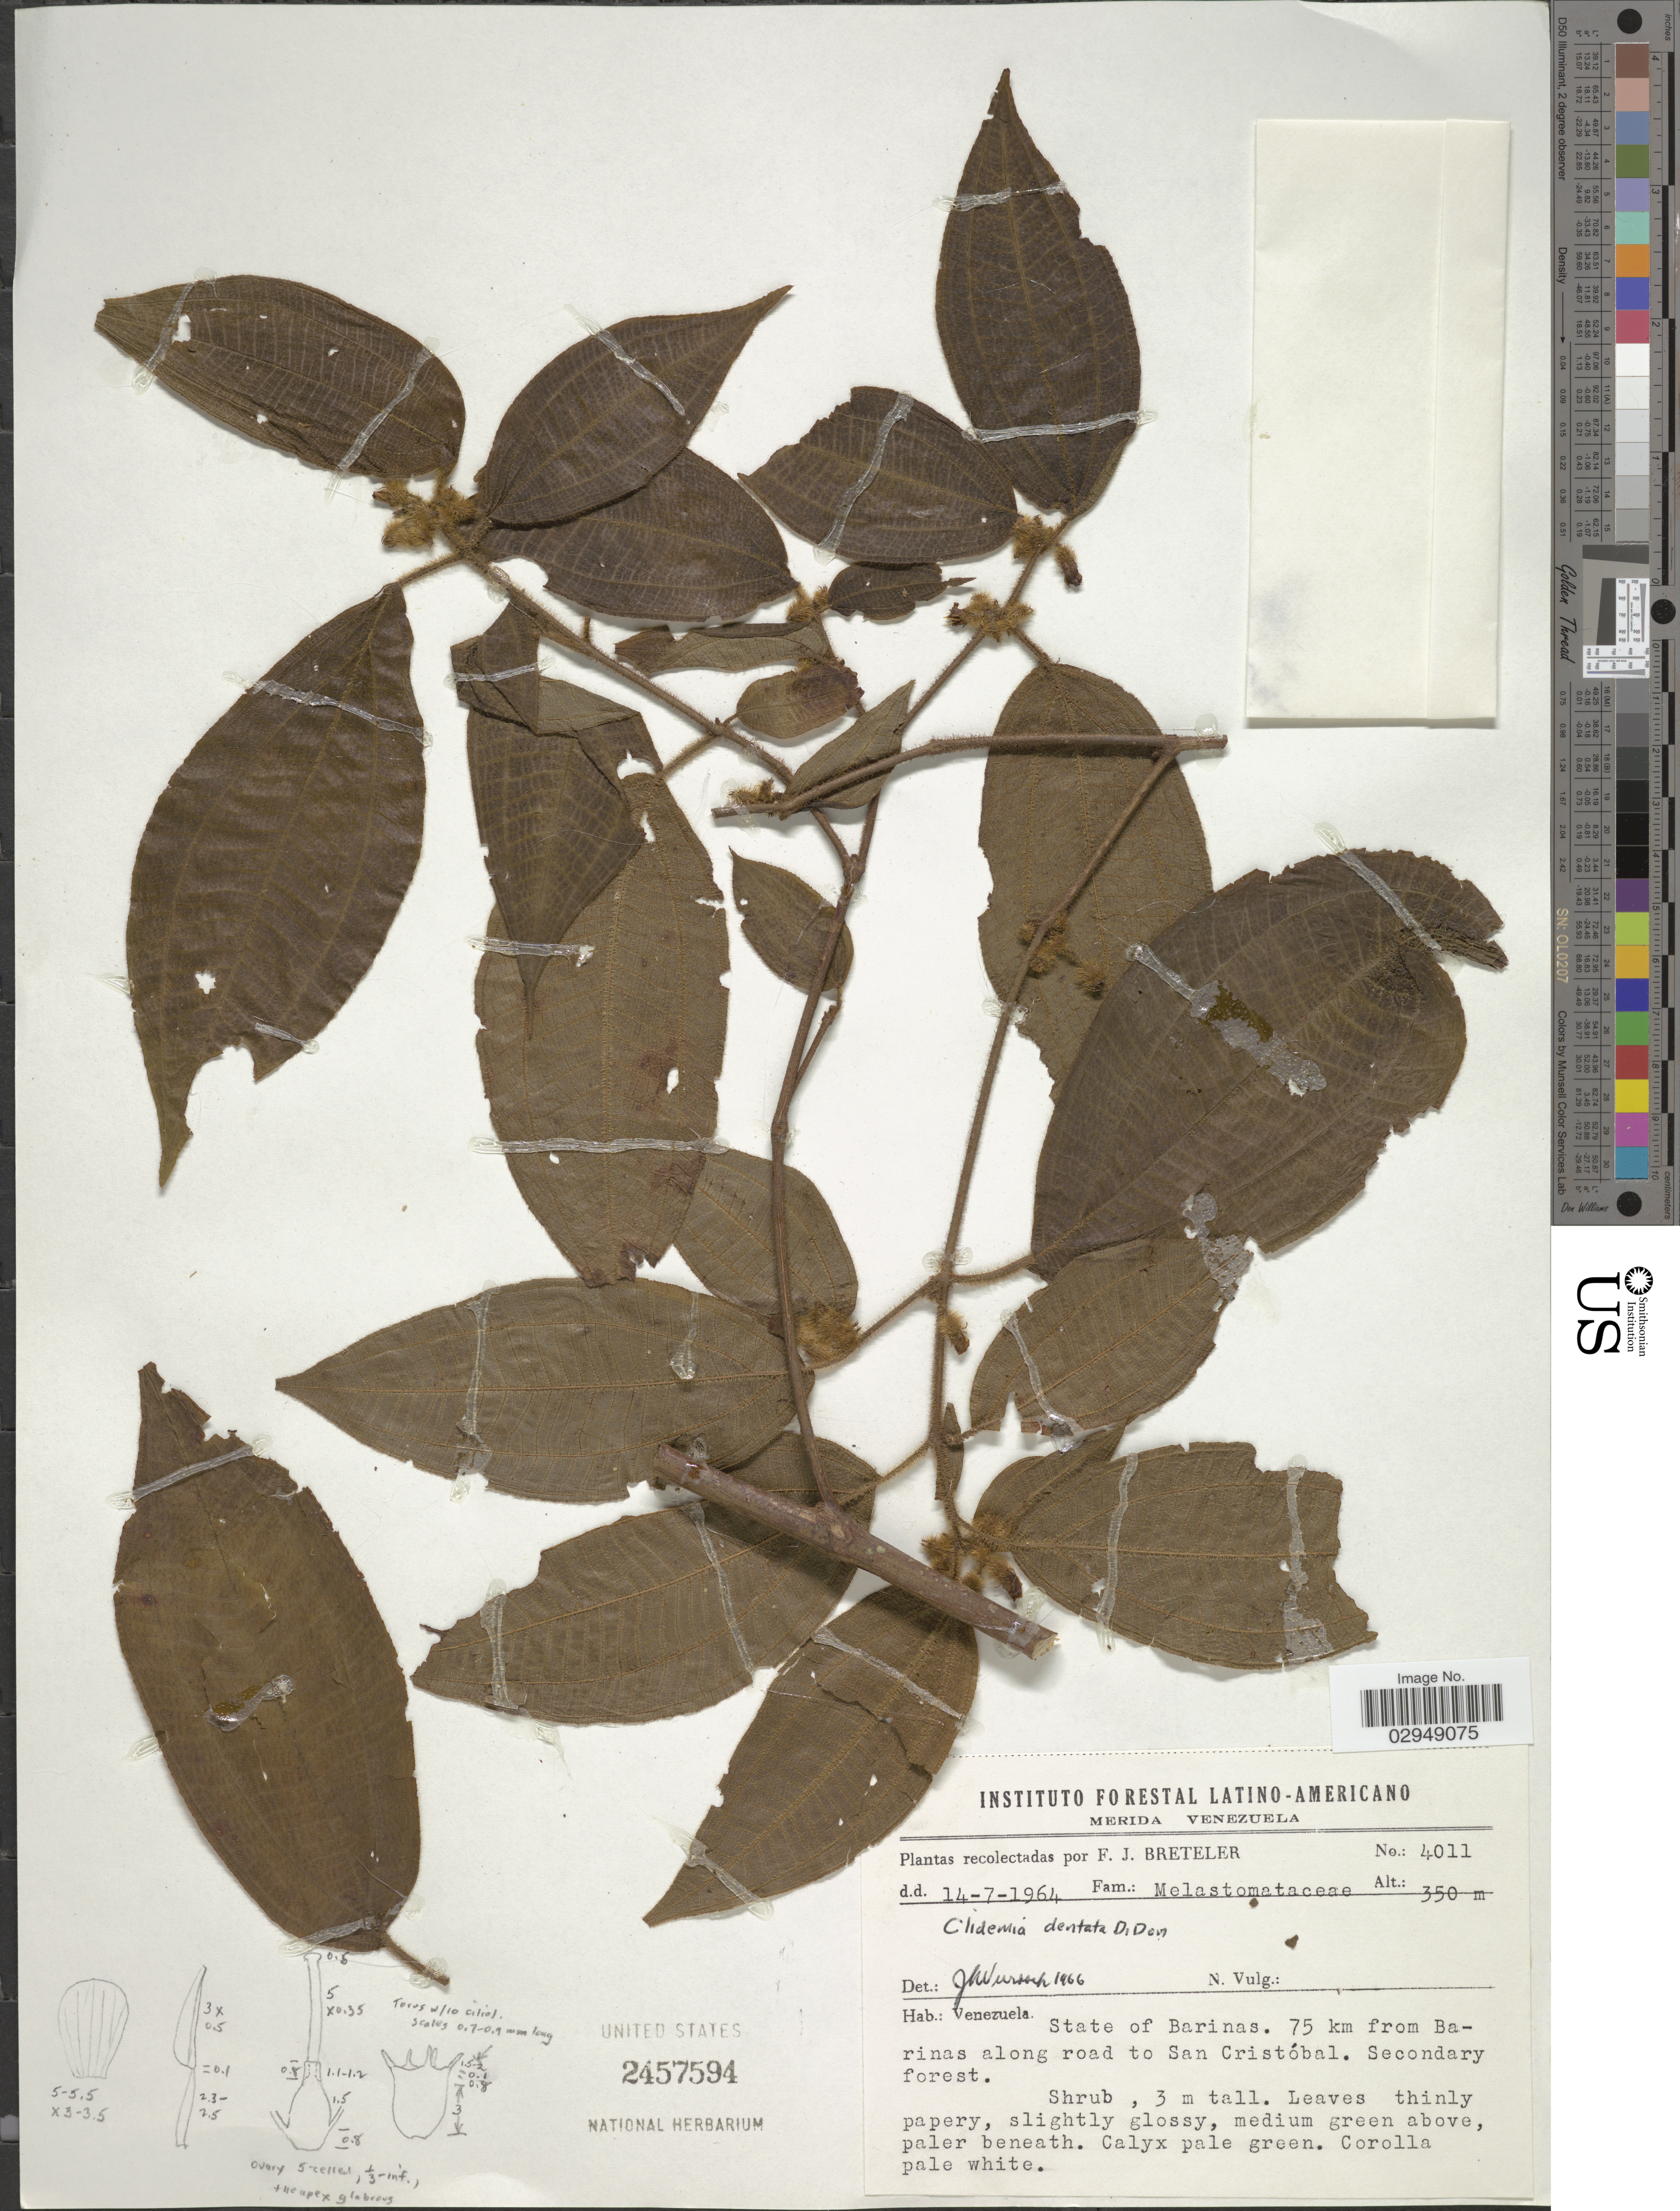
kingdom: Plantae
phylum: Tracheophyta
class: Magnoliopsida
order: Myrtales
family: Melastomataceae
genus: Clidemia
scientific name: Clidemia dentata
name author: D. Don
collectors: F. J. Breteler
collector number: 4011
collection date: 1964-07-14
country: Venezuela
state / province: Barinas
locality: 75 km from Barinas along road to San Cristóbal.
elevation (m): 350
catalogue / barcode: US 2467594